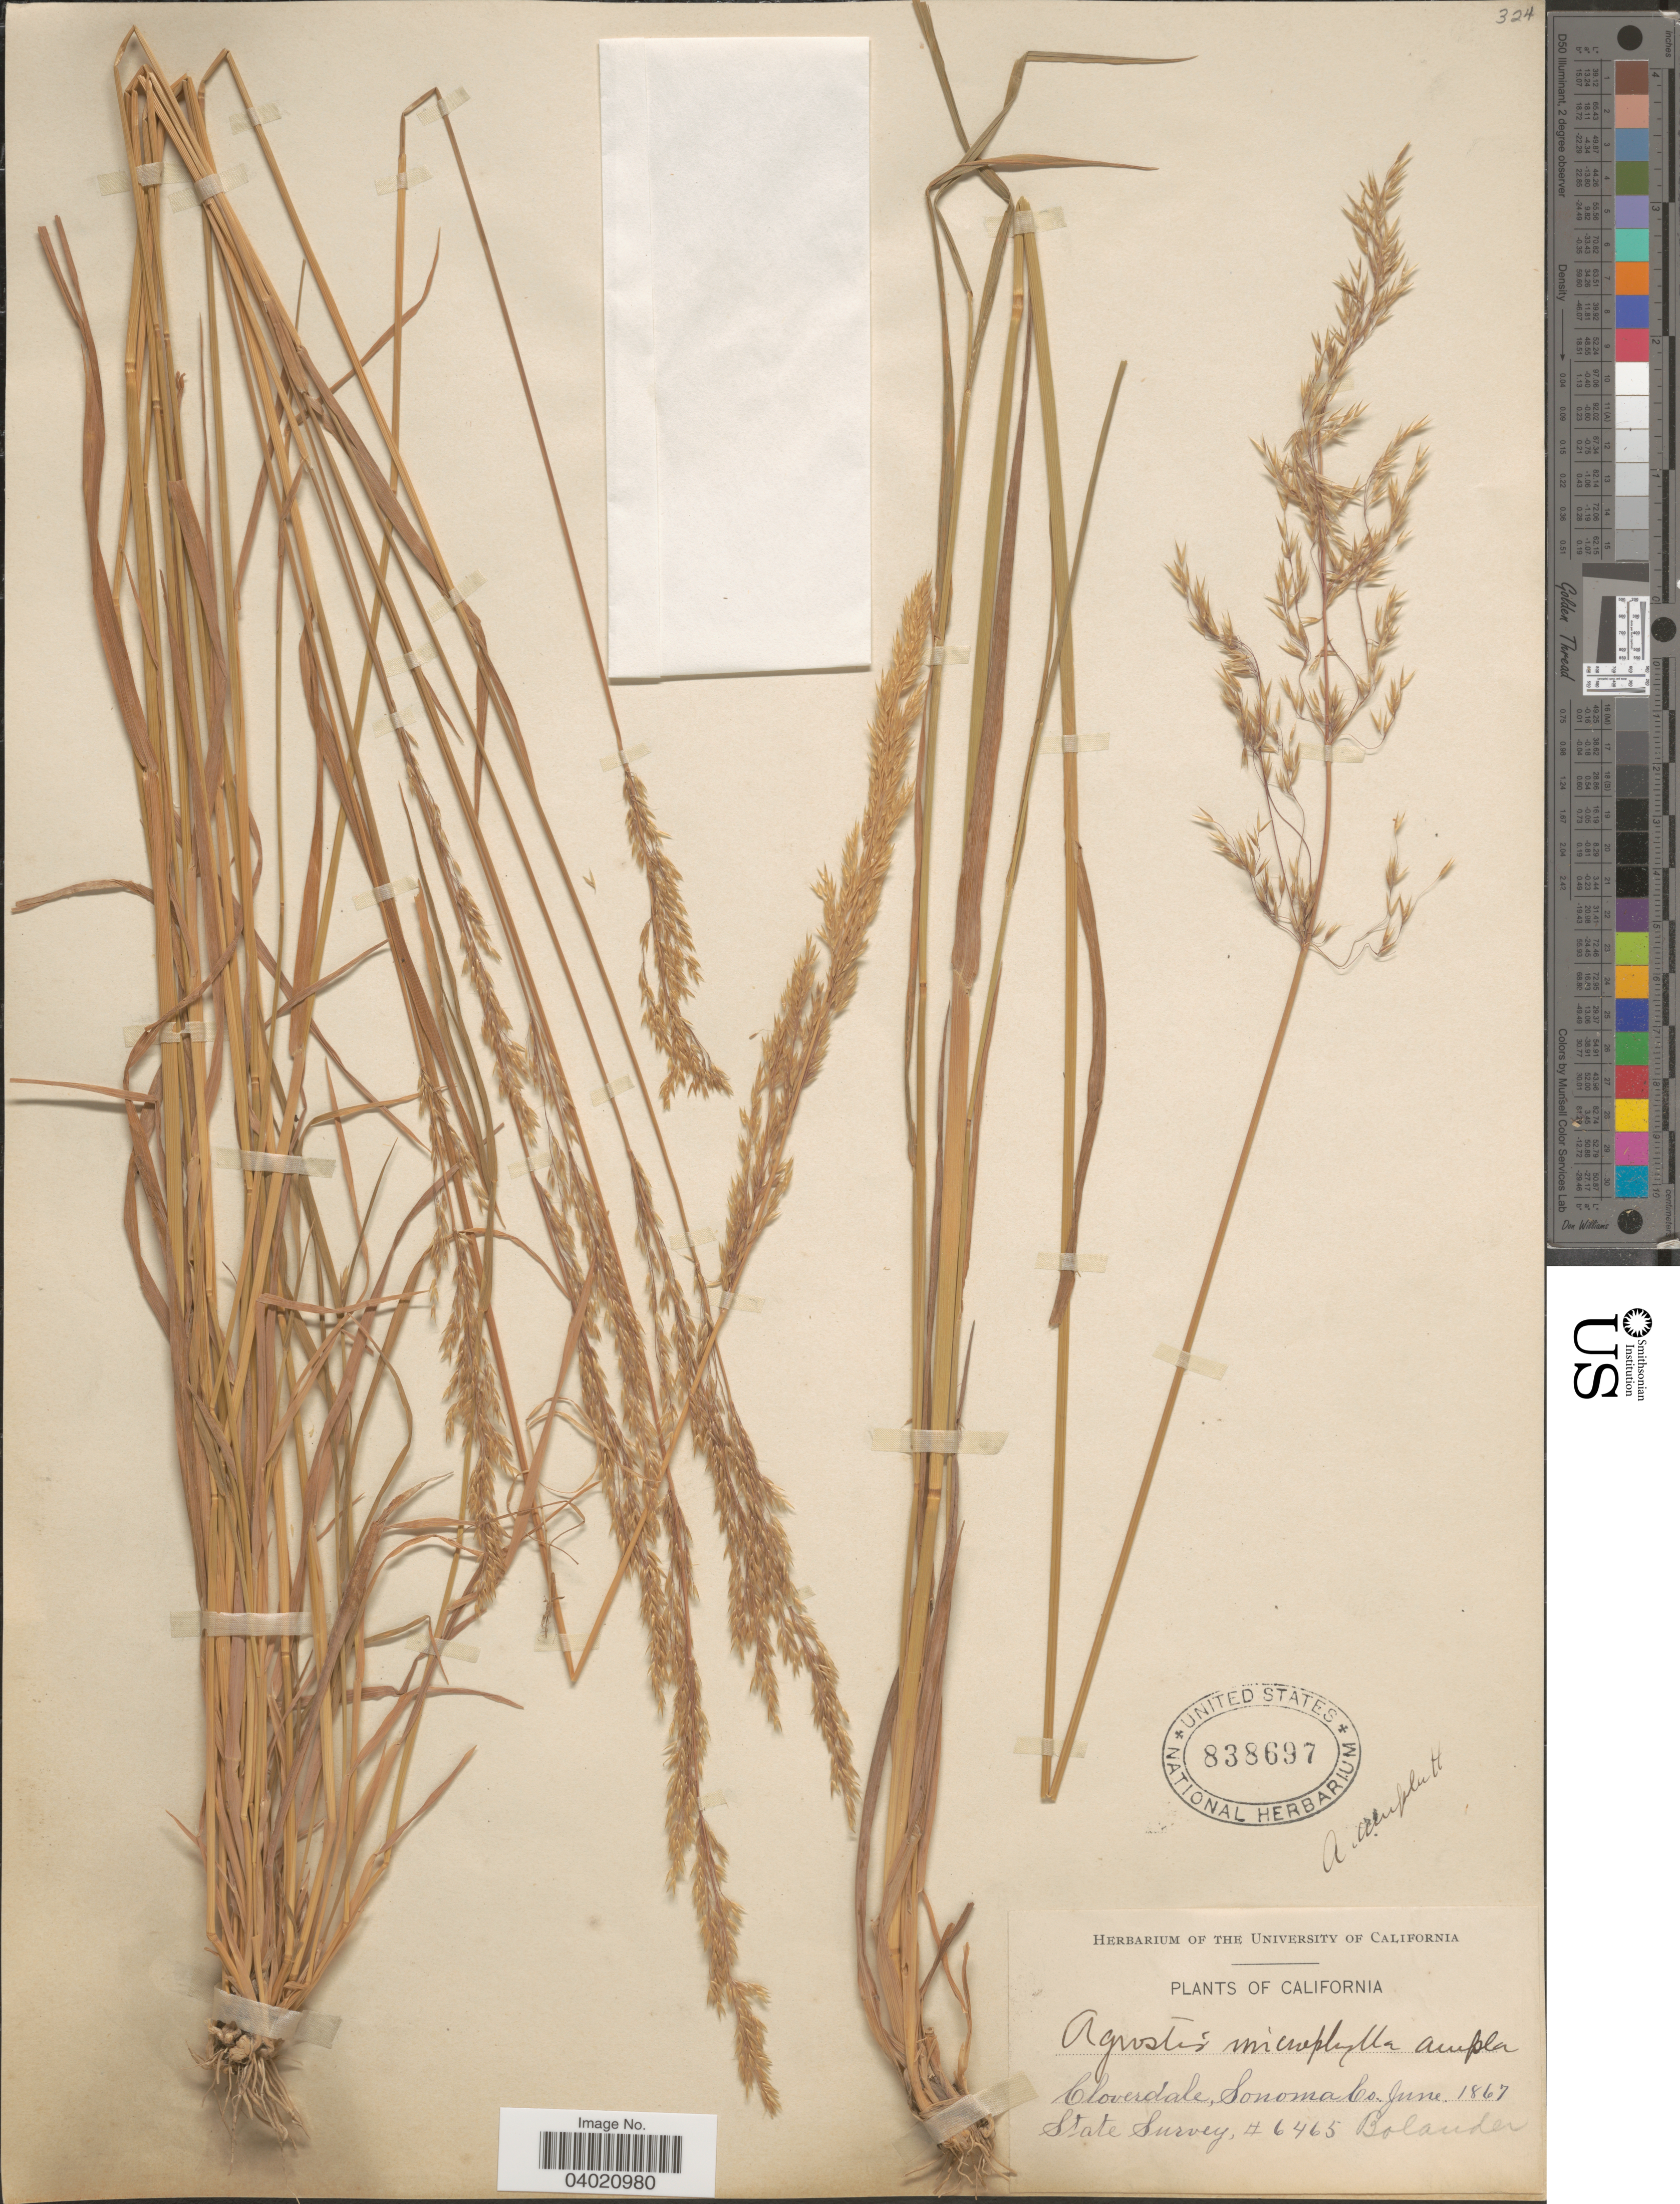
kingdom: Plantae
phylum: Tracheophyta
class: Liliopsida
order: Poales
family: Poaceae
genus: Agrostis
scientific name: Agrostis microphylla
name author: Steud.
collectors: -. Bolander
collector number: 6465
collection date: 1867-06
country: United States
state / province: California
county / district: Sonoma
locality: Cloverdale, Sonoma Co.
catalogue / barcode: US 838697